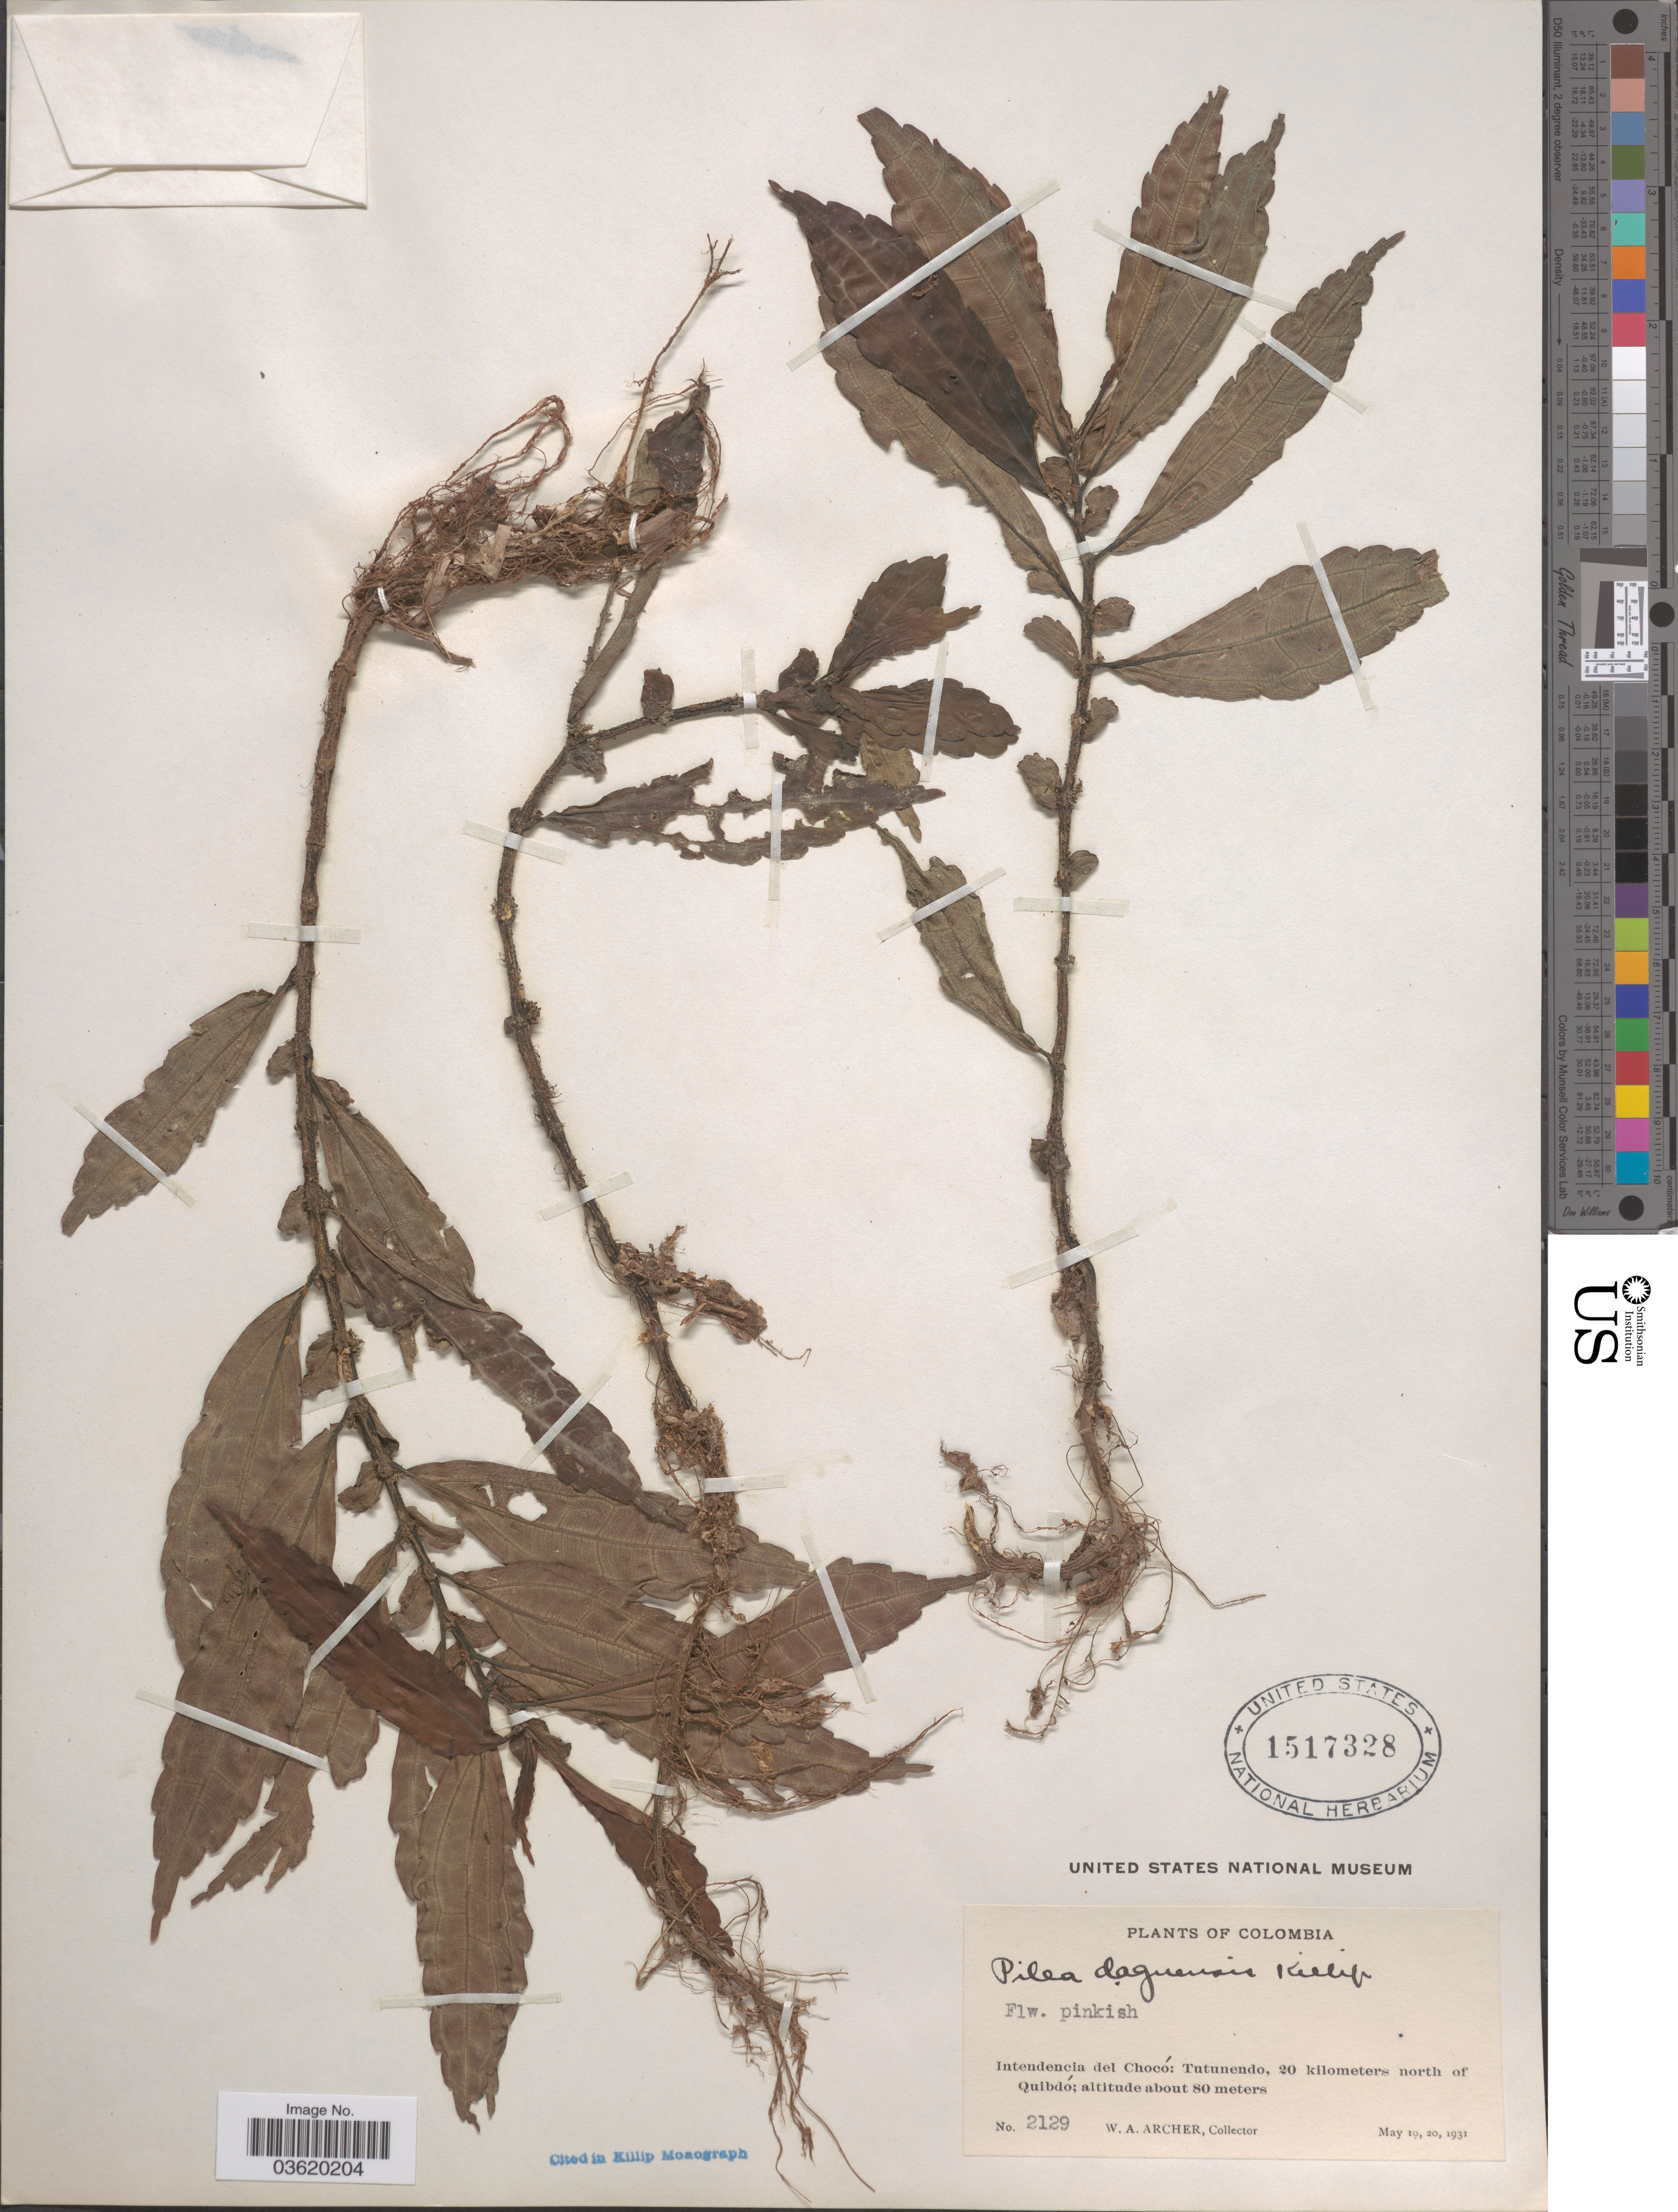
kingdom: Plantae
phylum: Tracheophyta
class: Magnoliopsida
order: Rosales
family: Urticaceae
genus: Pilea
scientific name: Pilea daguensis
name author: Killip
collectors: W. Archer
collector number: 2129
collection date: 1931-05-19/1931-05-20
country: Colombia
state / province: Chocó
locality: Intendencia del Chocó: Tutunendo, 20 kilometers north of Quibdó.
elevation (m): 80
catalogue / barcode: US 1517328